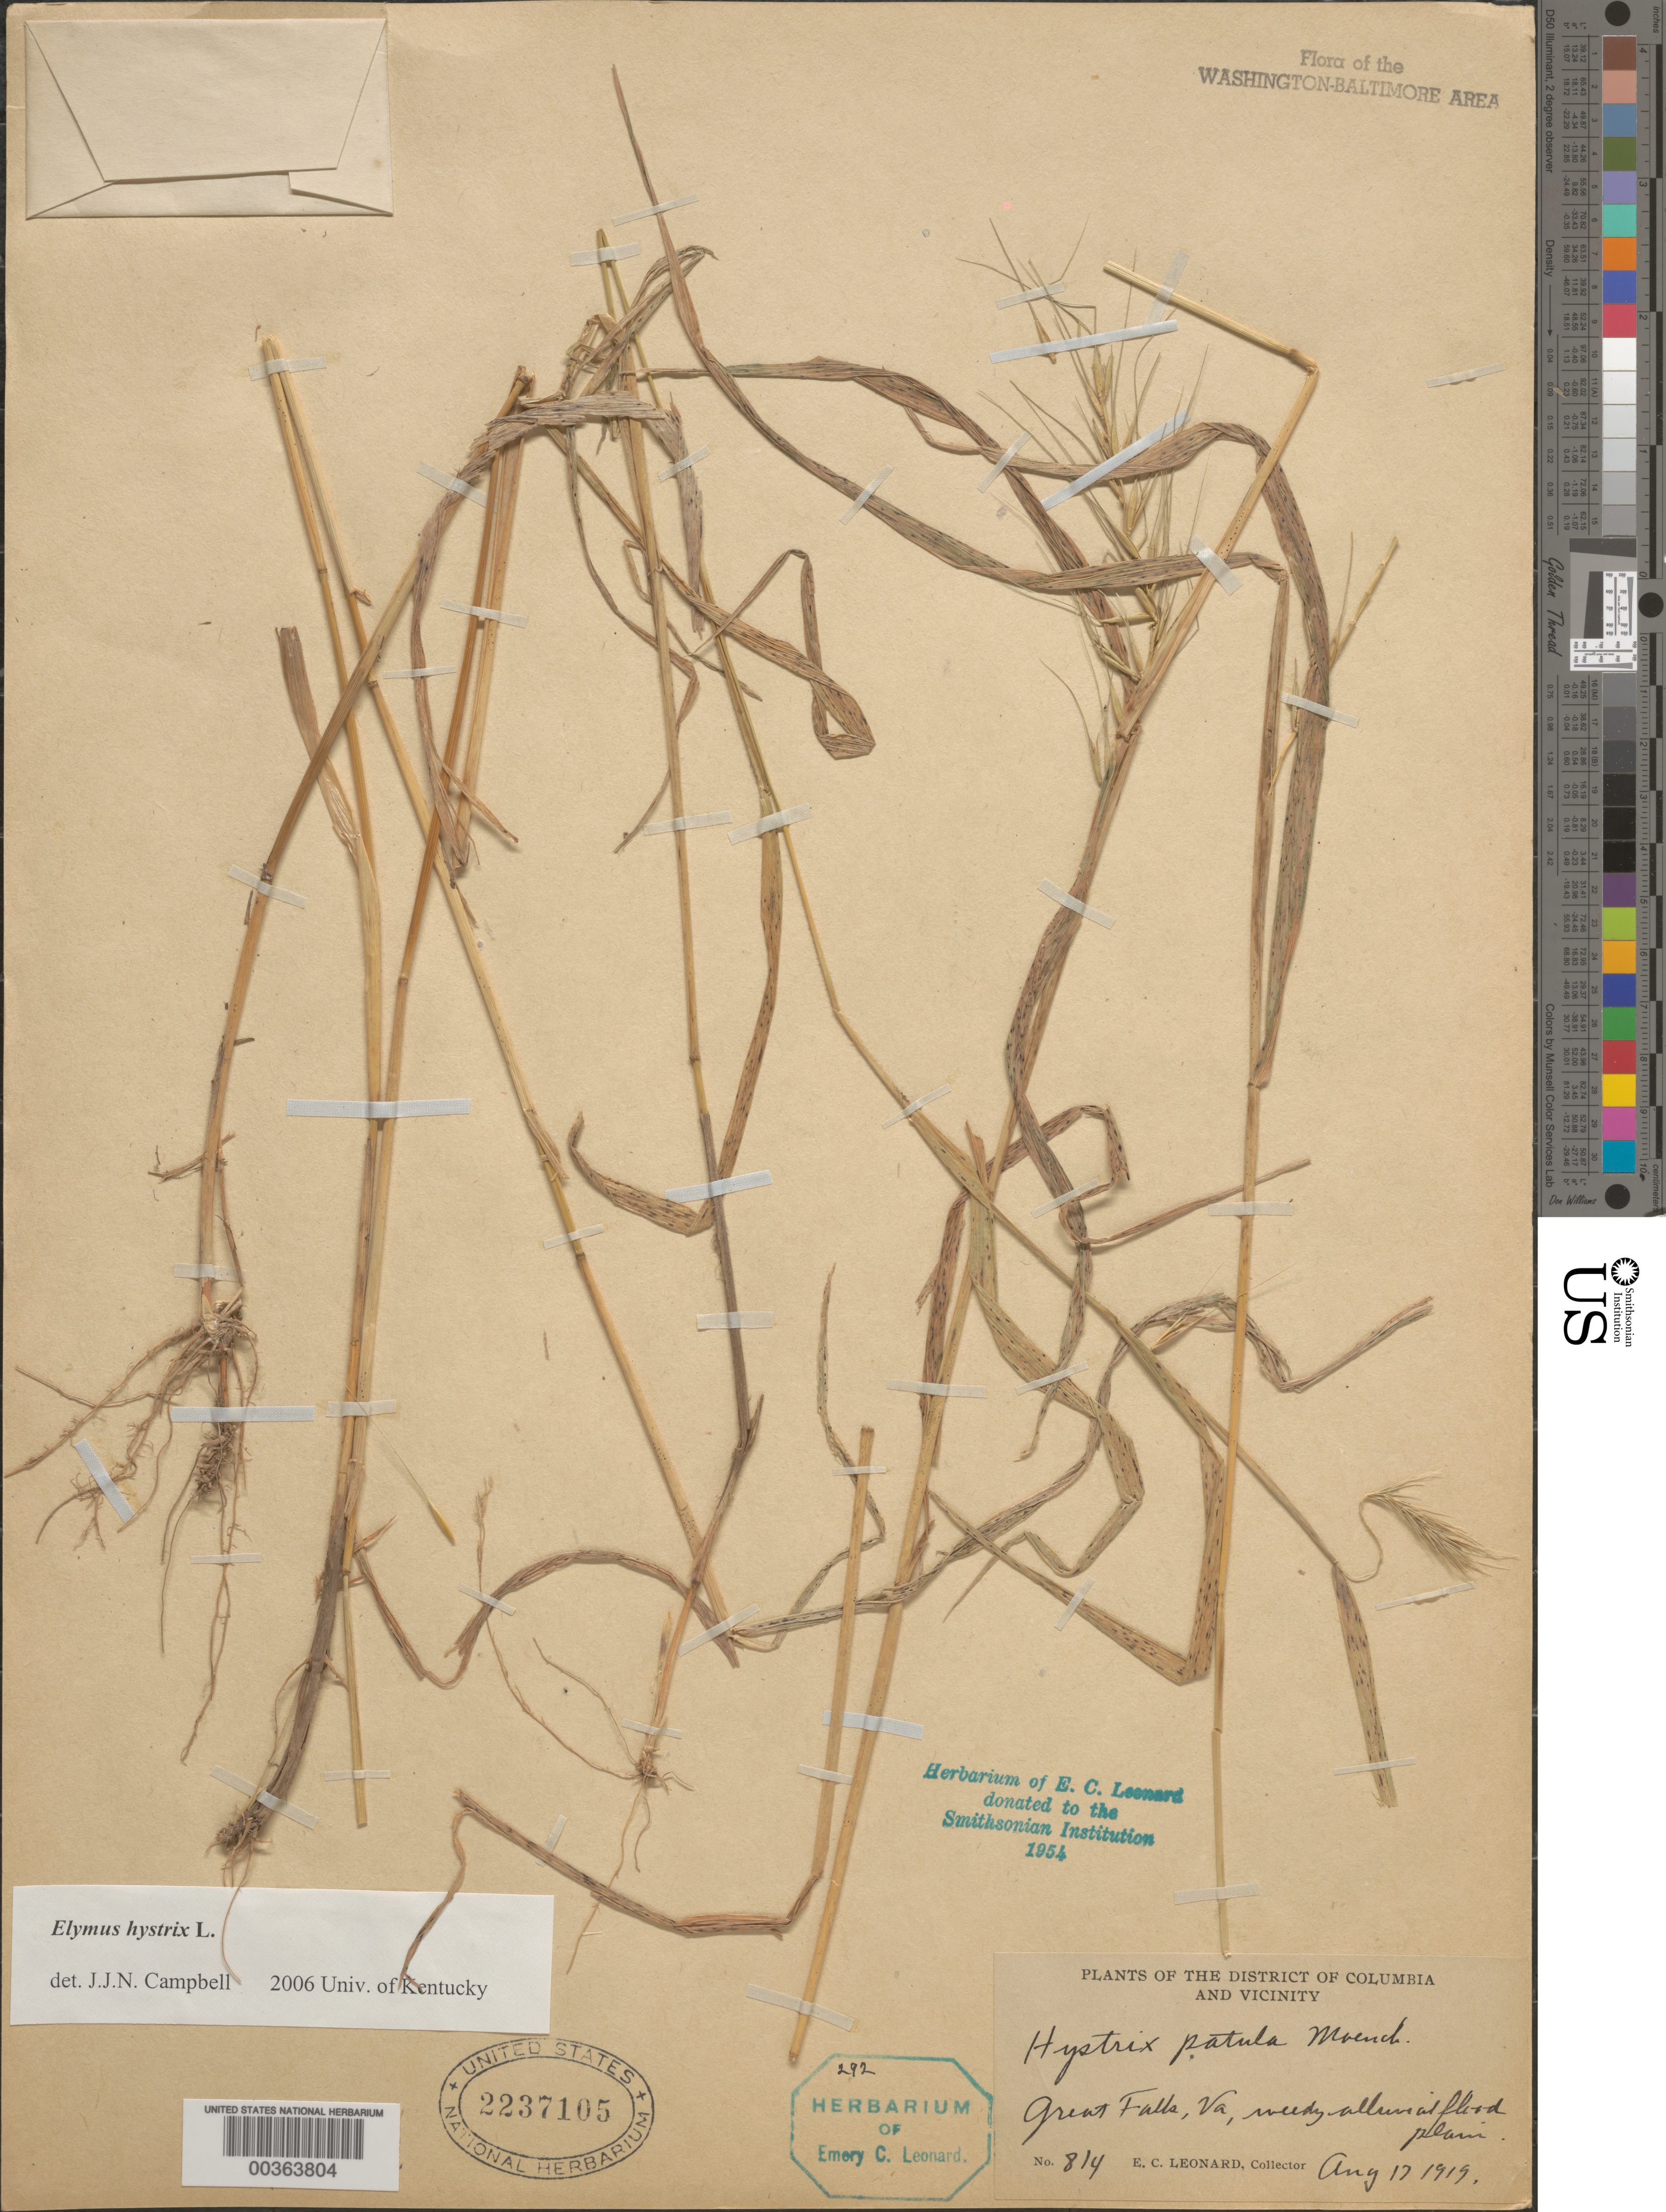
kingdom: Plantae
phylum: Tracheophyta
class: Liliopsida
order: Poales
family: Poaceae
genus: Elymus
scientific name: Elymus hystrix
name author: L.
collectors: E. C. Leonard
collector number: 814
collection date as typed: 17 Aug 1919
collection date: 1919-08-17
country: United States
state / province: Virginia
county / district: Fairfax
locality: Great Falls C. and O. Canal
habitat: Weedy alluvial flood plain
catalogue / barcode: US 2237105